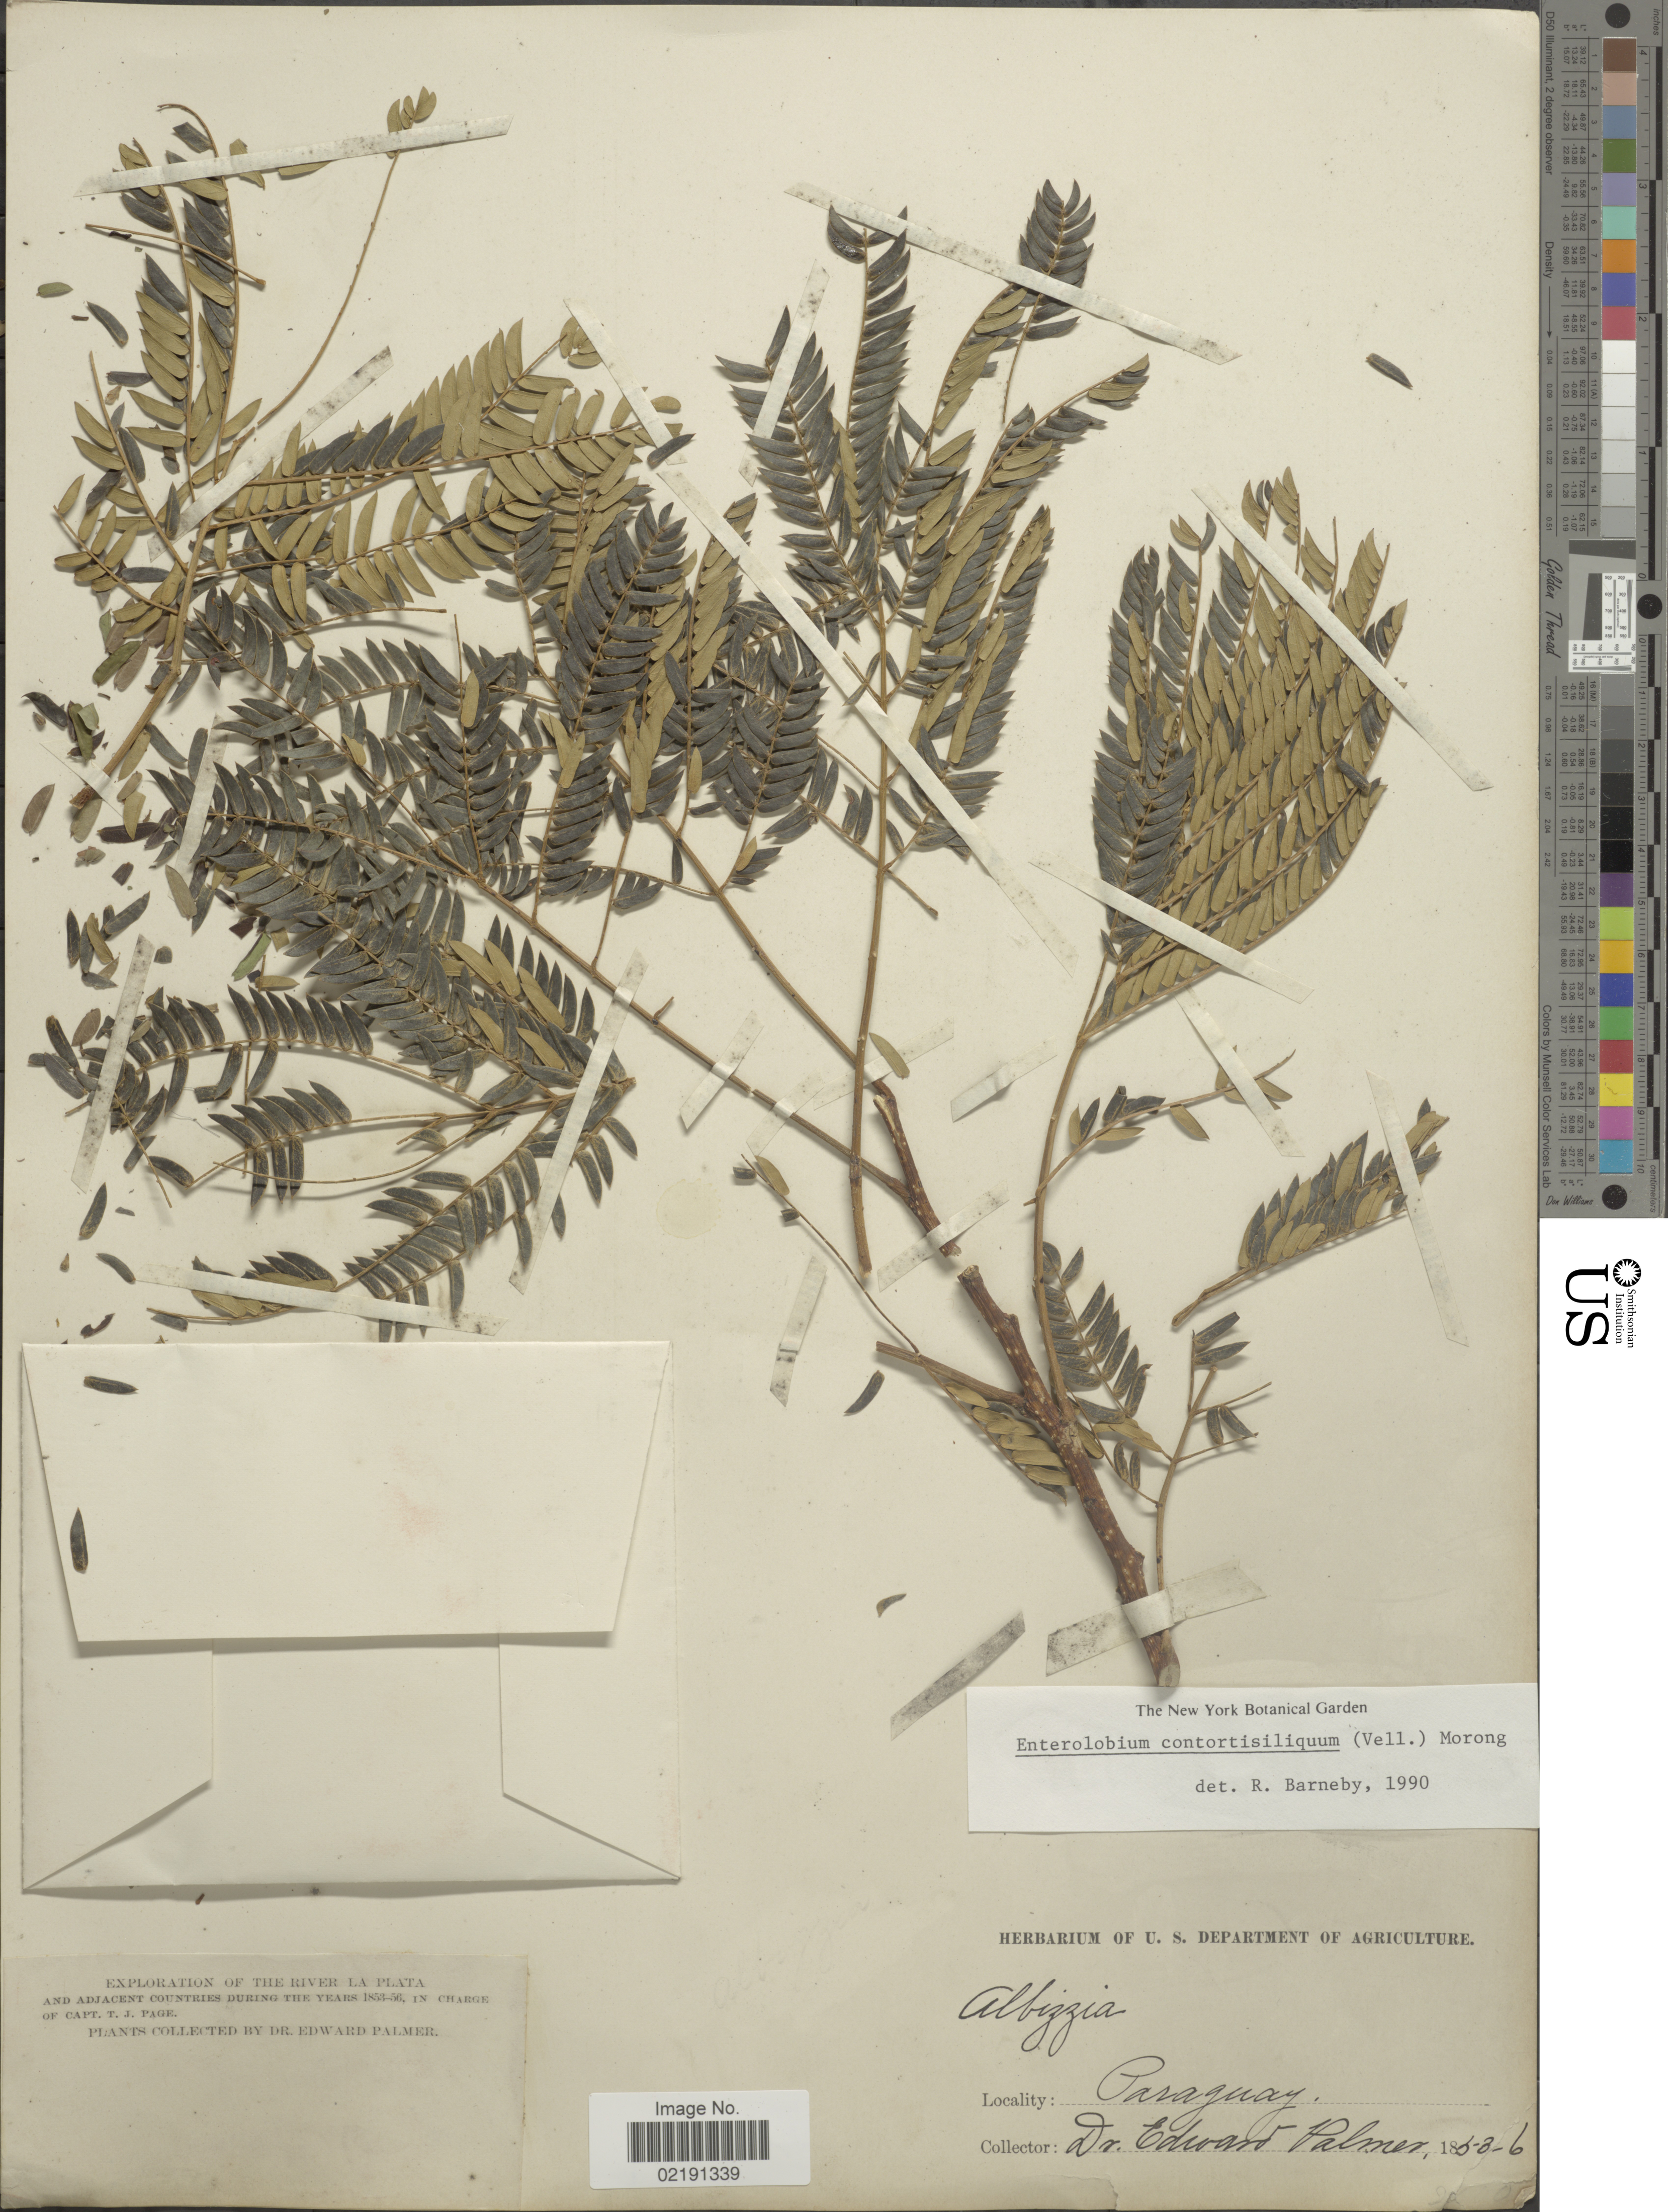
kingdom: Plantae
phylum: Tracheophyta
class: Magnoliopsida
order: Fabales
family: Fabaceae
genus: Enterolobium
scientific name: Enterolobium contortisiliquum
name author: (Vell.) Morong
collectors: E. Palmer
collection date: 1853/1856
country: Paraguay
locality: River La Plata and adjacent